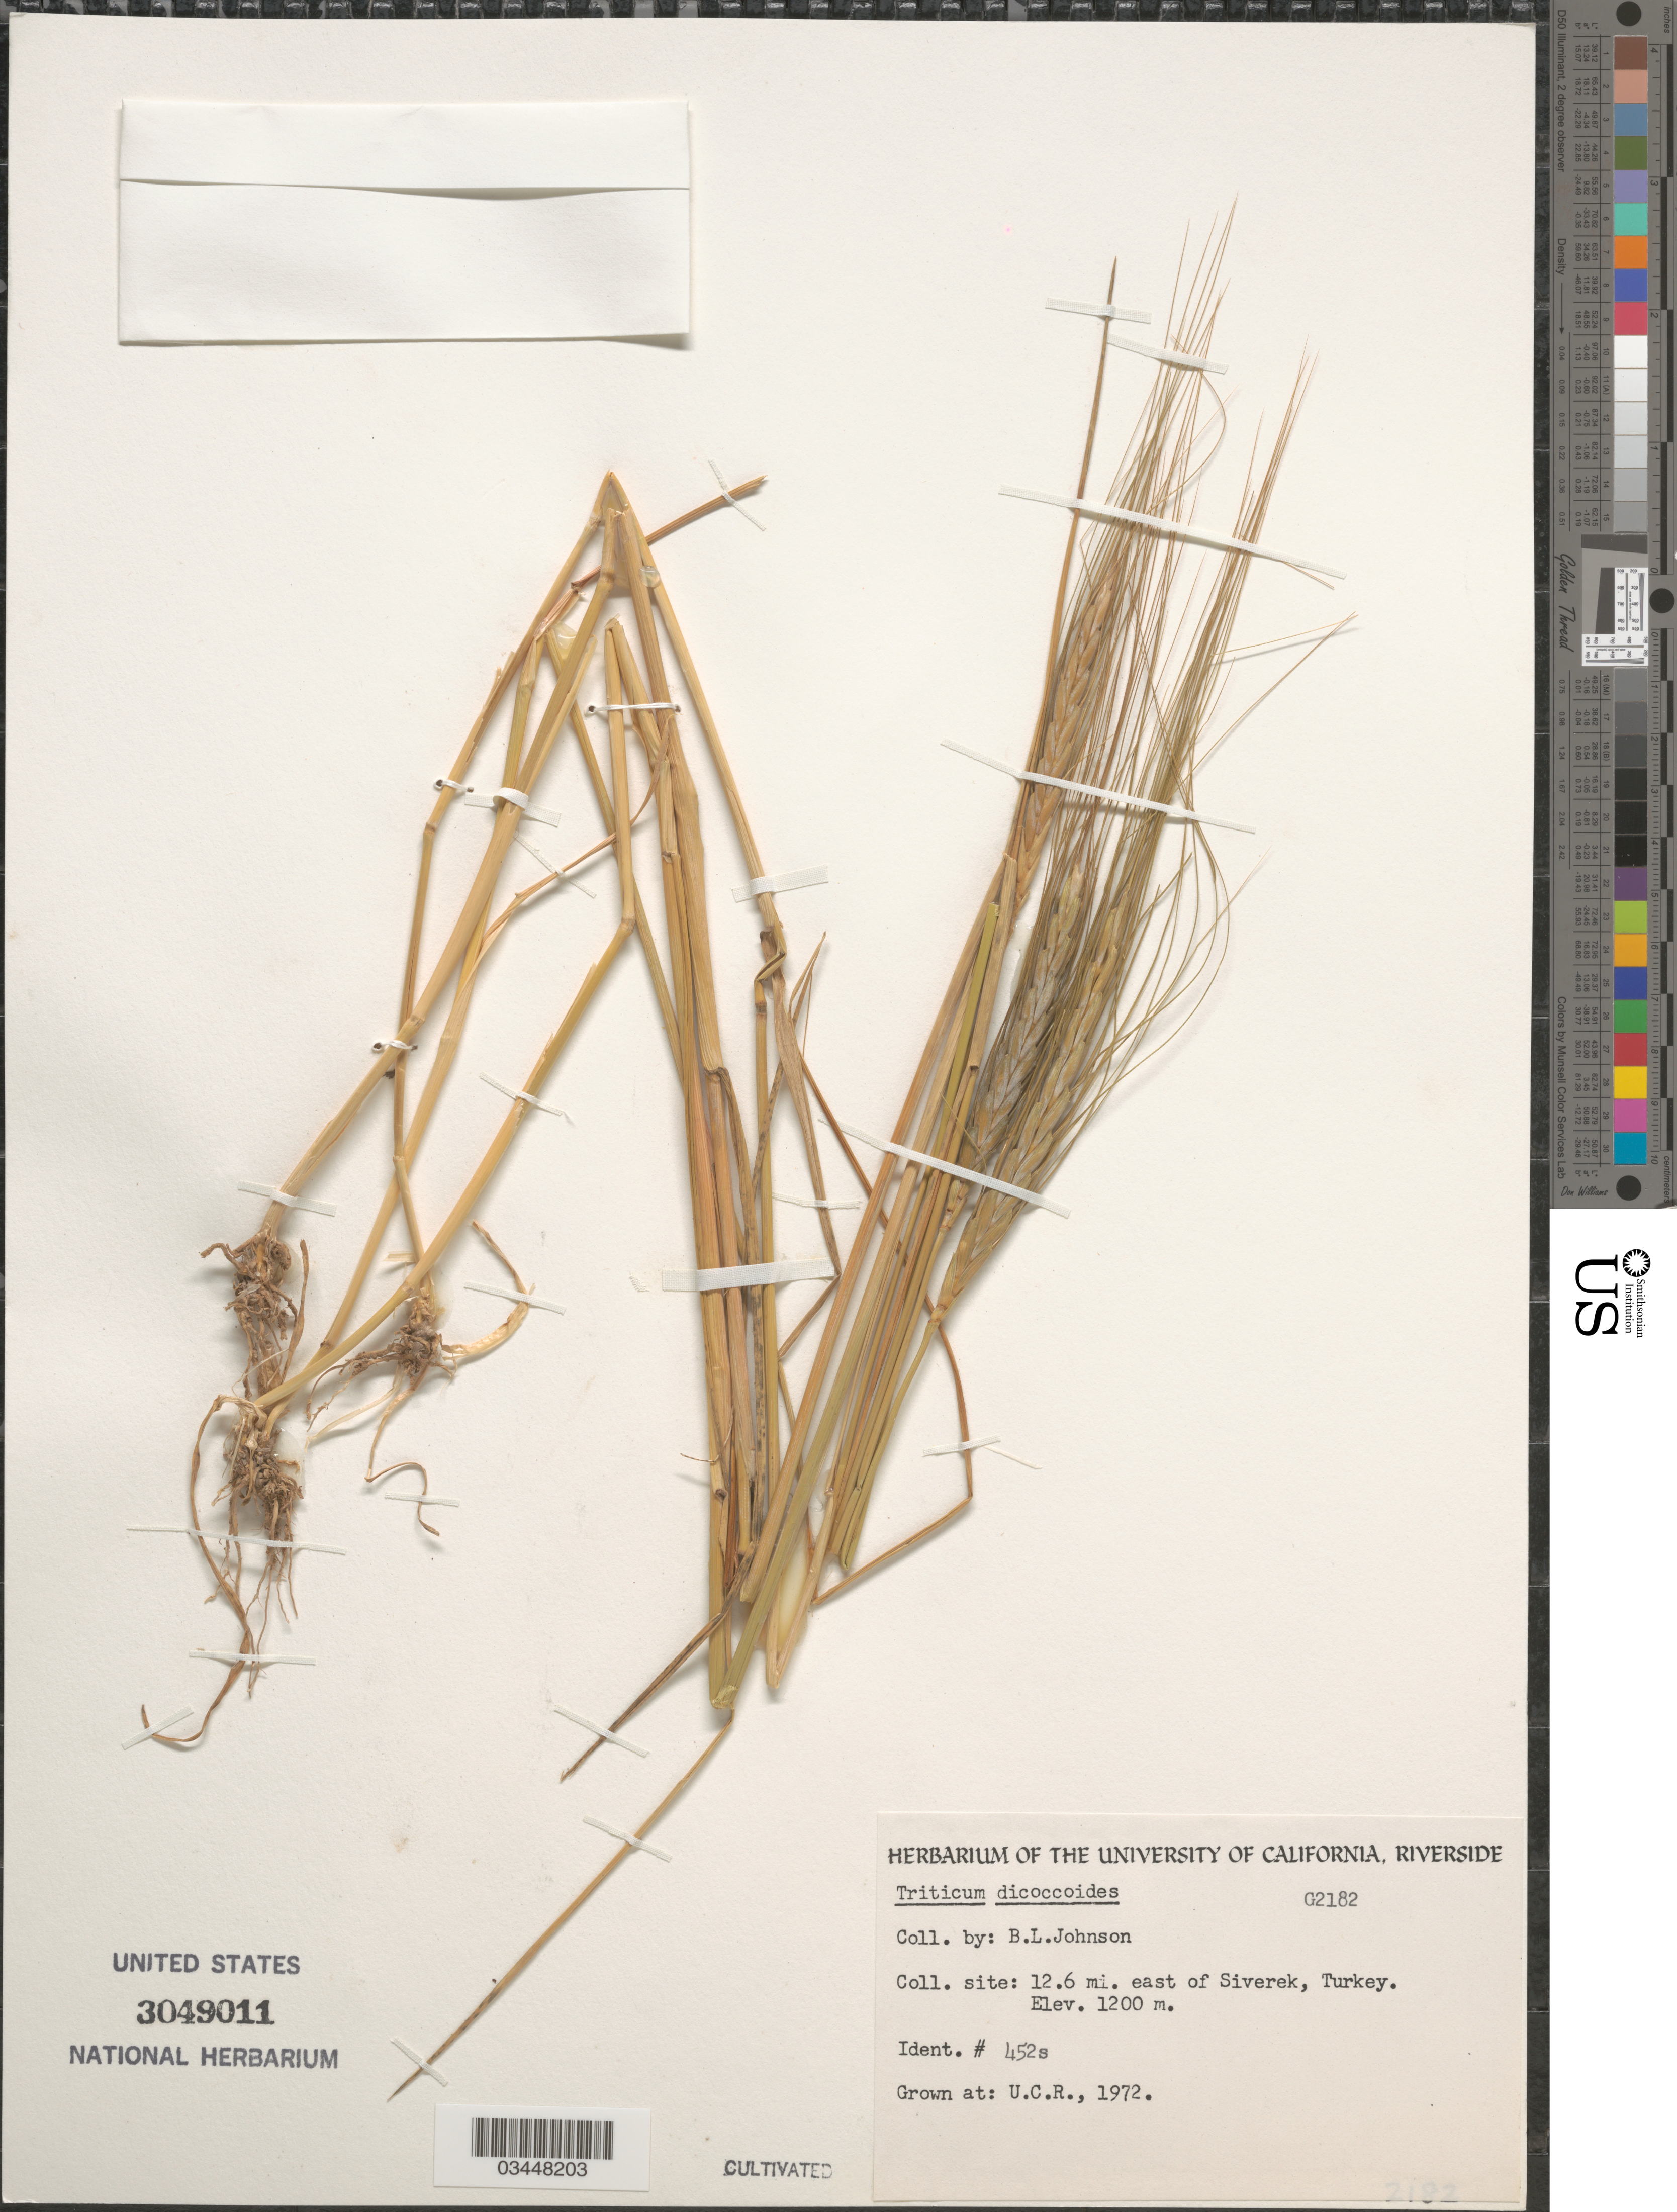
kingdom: Plantae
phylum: Tracheophyta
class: Liliopsida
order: Poales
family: Poaceae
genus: Triticum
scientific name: Triticum dicoccoides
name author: (Körn.) Körn. ex Schweinf.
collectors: ex herb. Univ. of California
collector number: G2182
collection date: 1972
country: United States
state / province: California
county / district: Riverside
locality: U.C.R.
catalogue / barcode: US 3049011